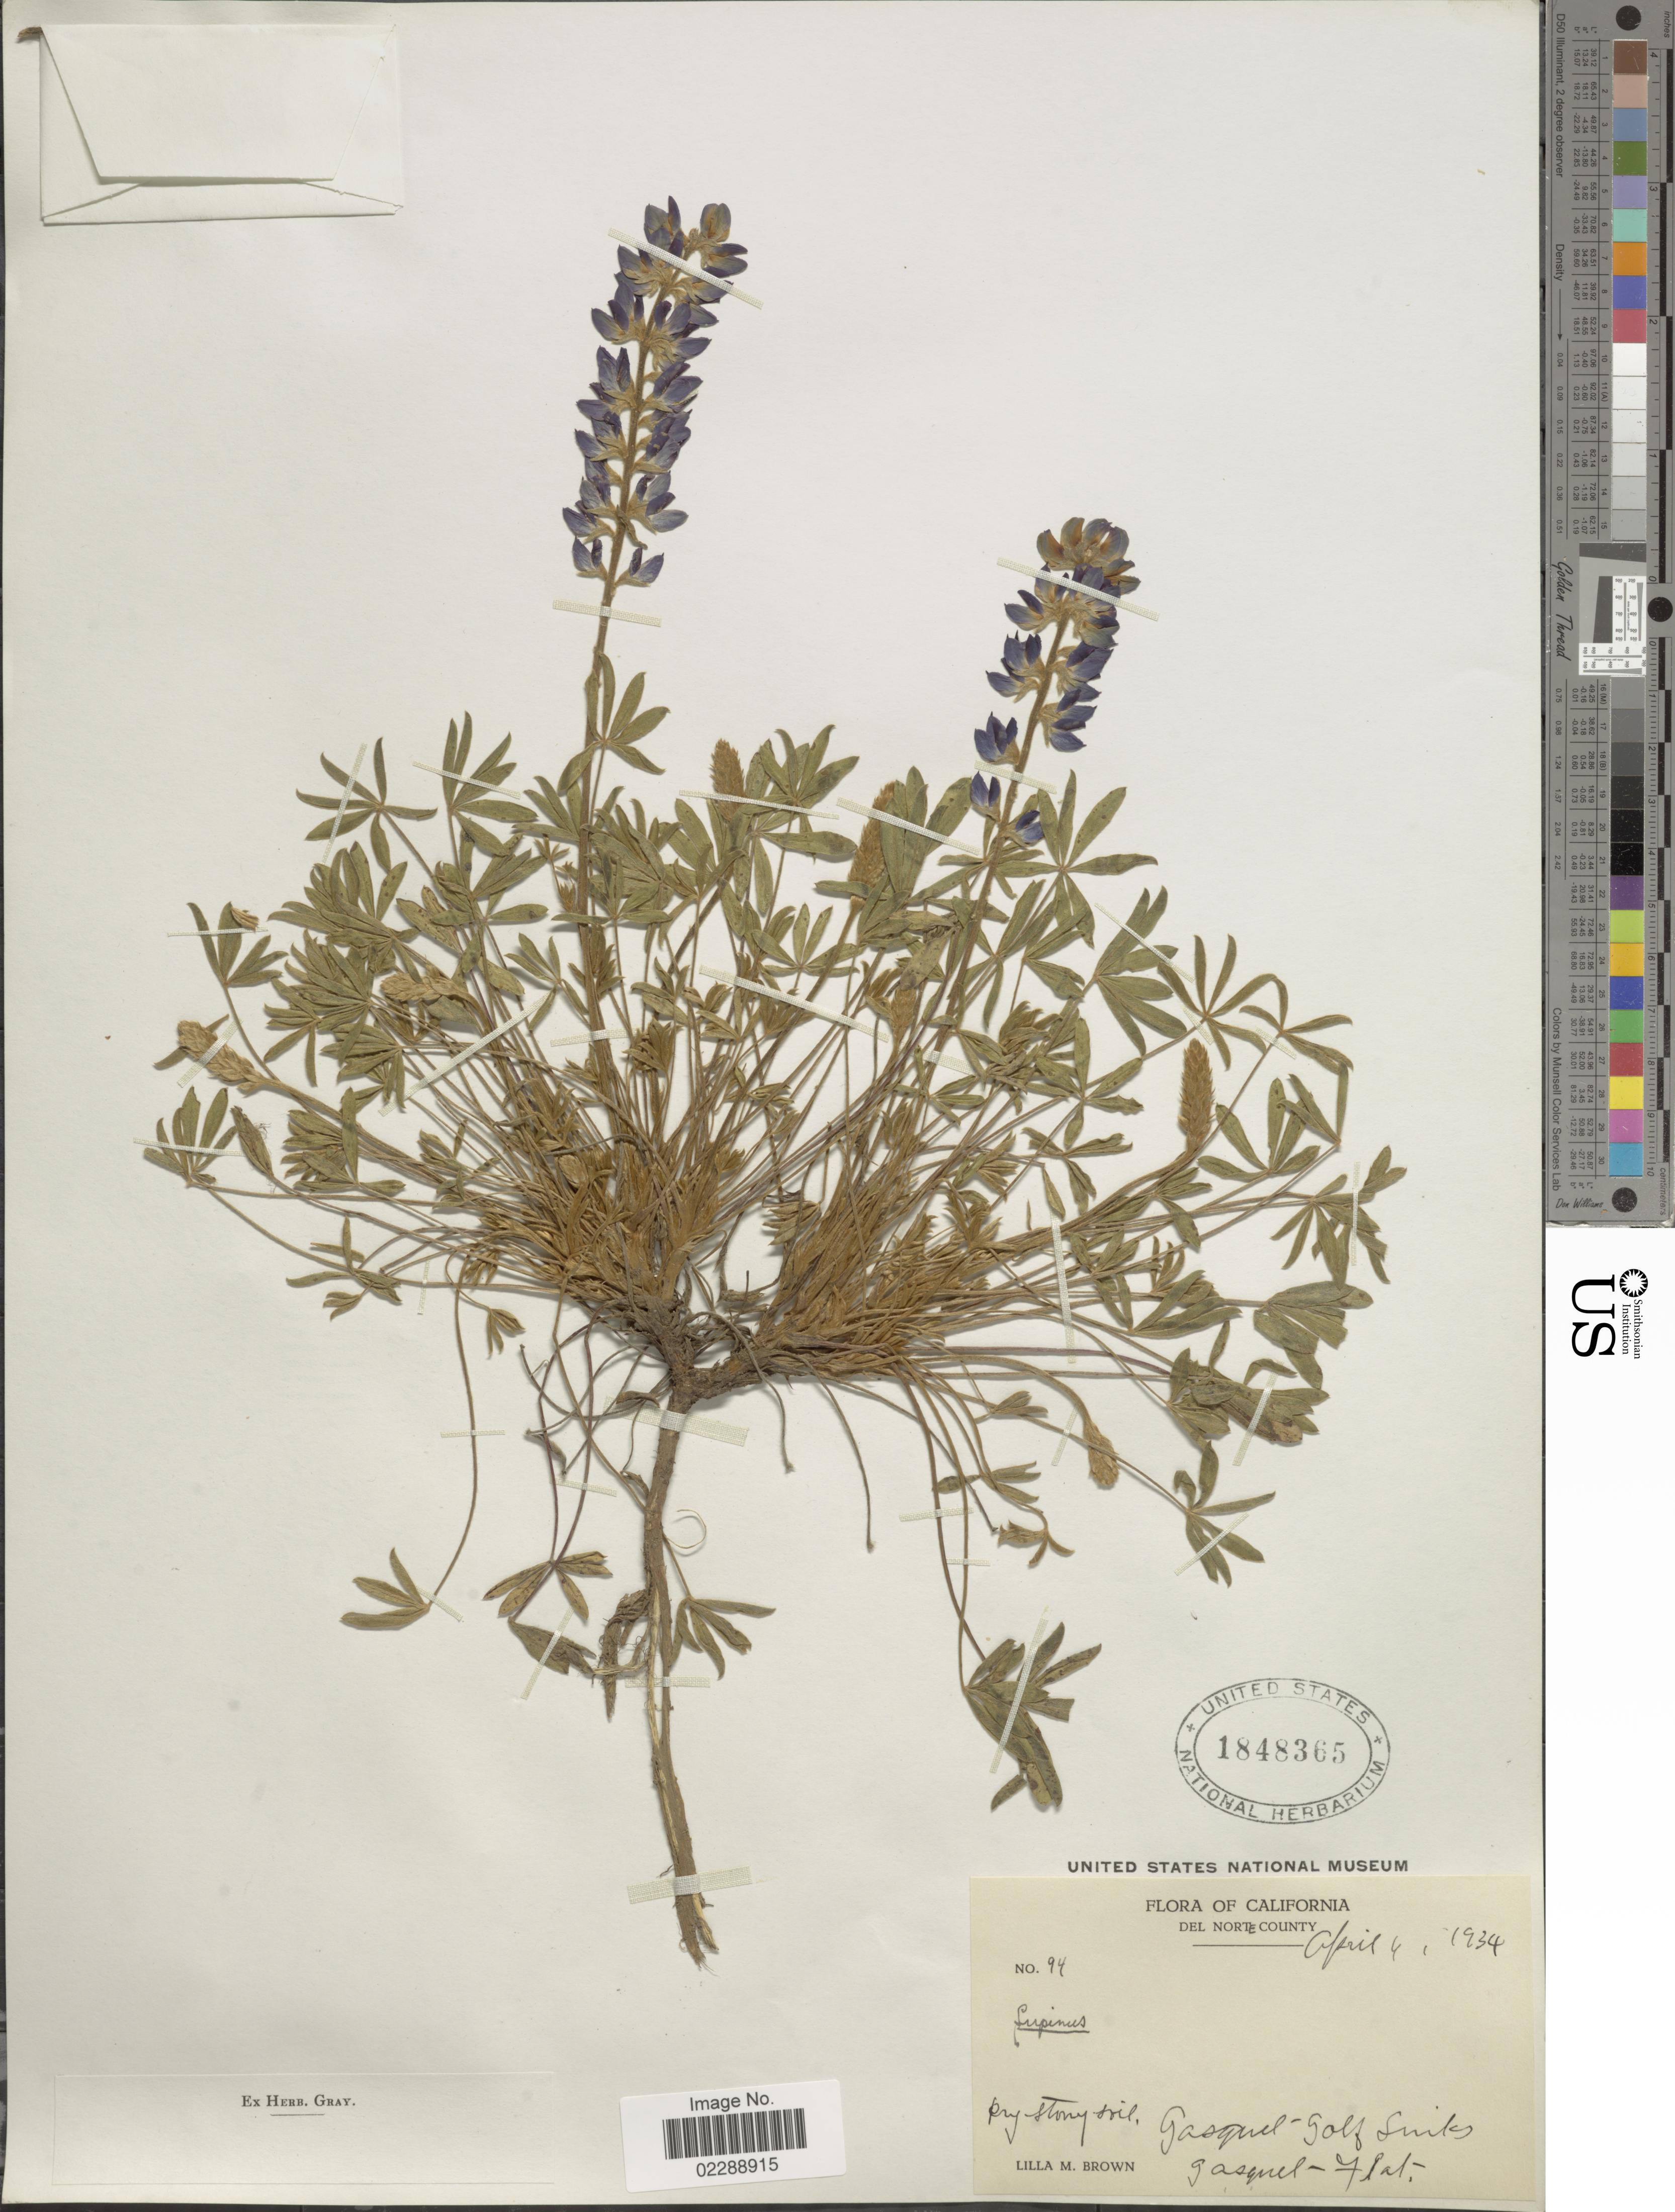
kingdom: Plantae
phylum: Tracheophyta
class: Magnoliopsida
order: Fabales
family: Fabaceae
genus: Lupinus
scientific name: Lupinus sp.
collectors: L. M. Brown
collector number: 94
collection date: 1934-04-04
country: United States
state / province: California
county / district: Del Norte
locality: Del Norte County, Gasquet, Golf Suites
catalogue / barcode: US 1848365